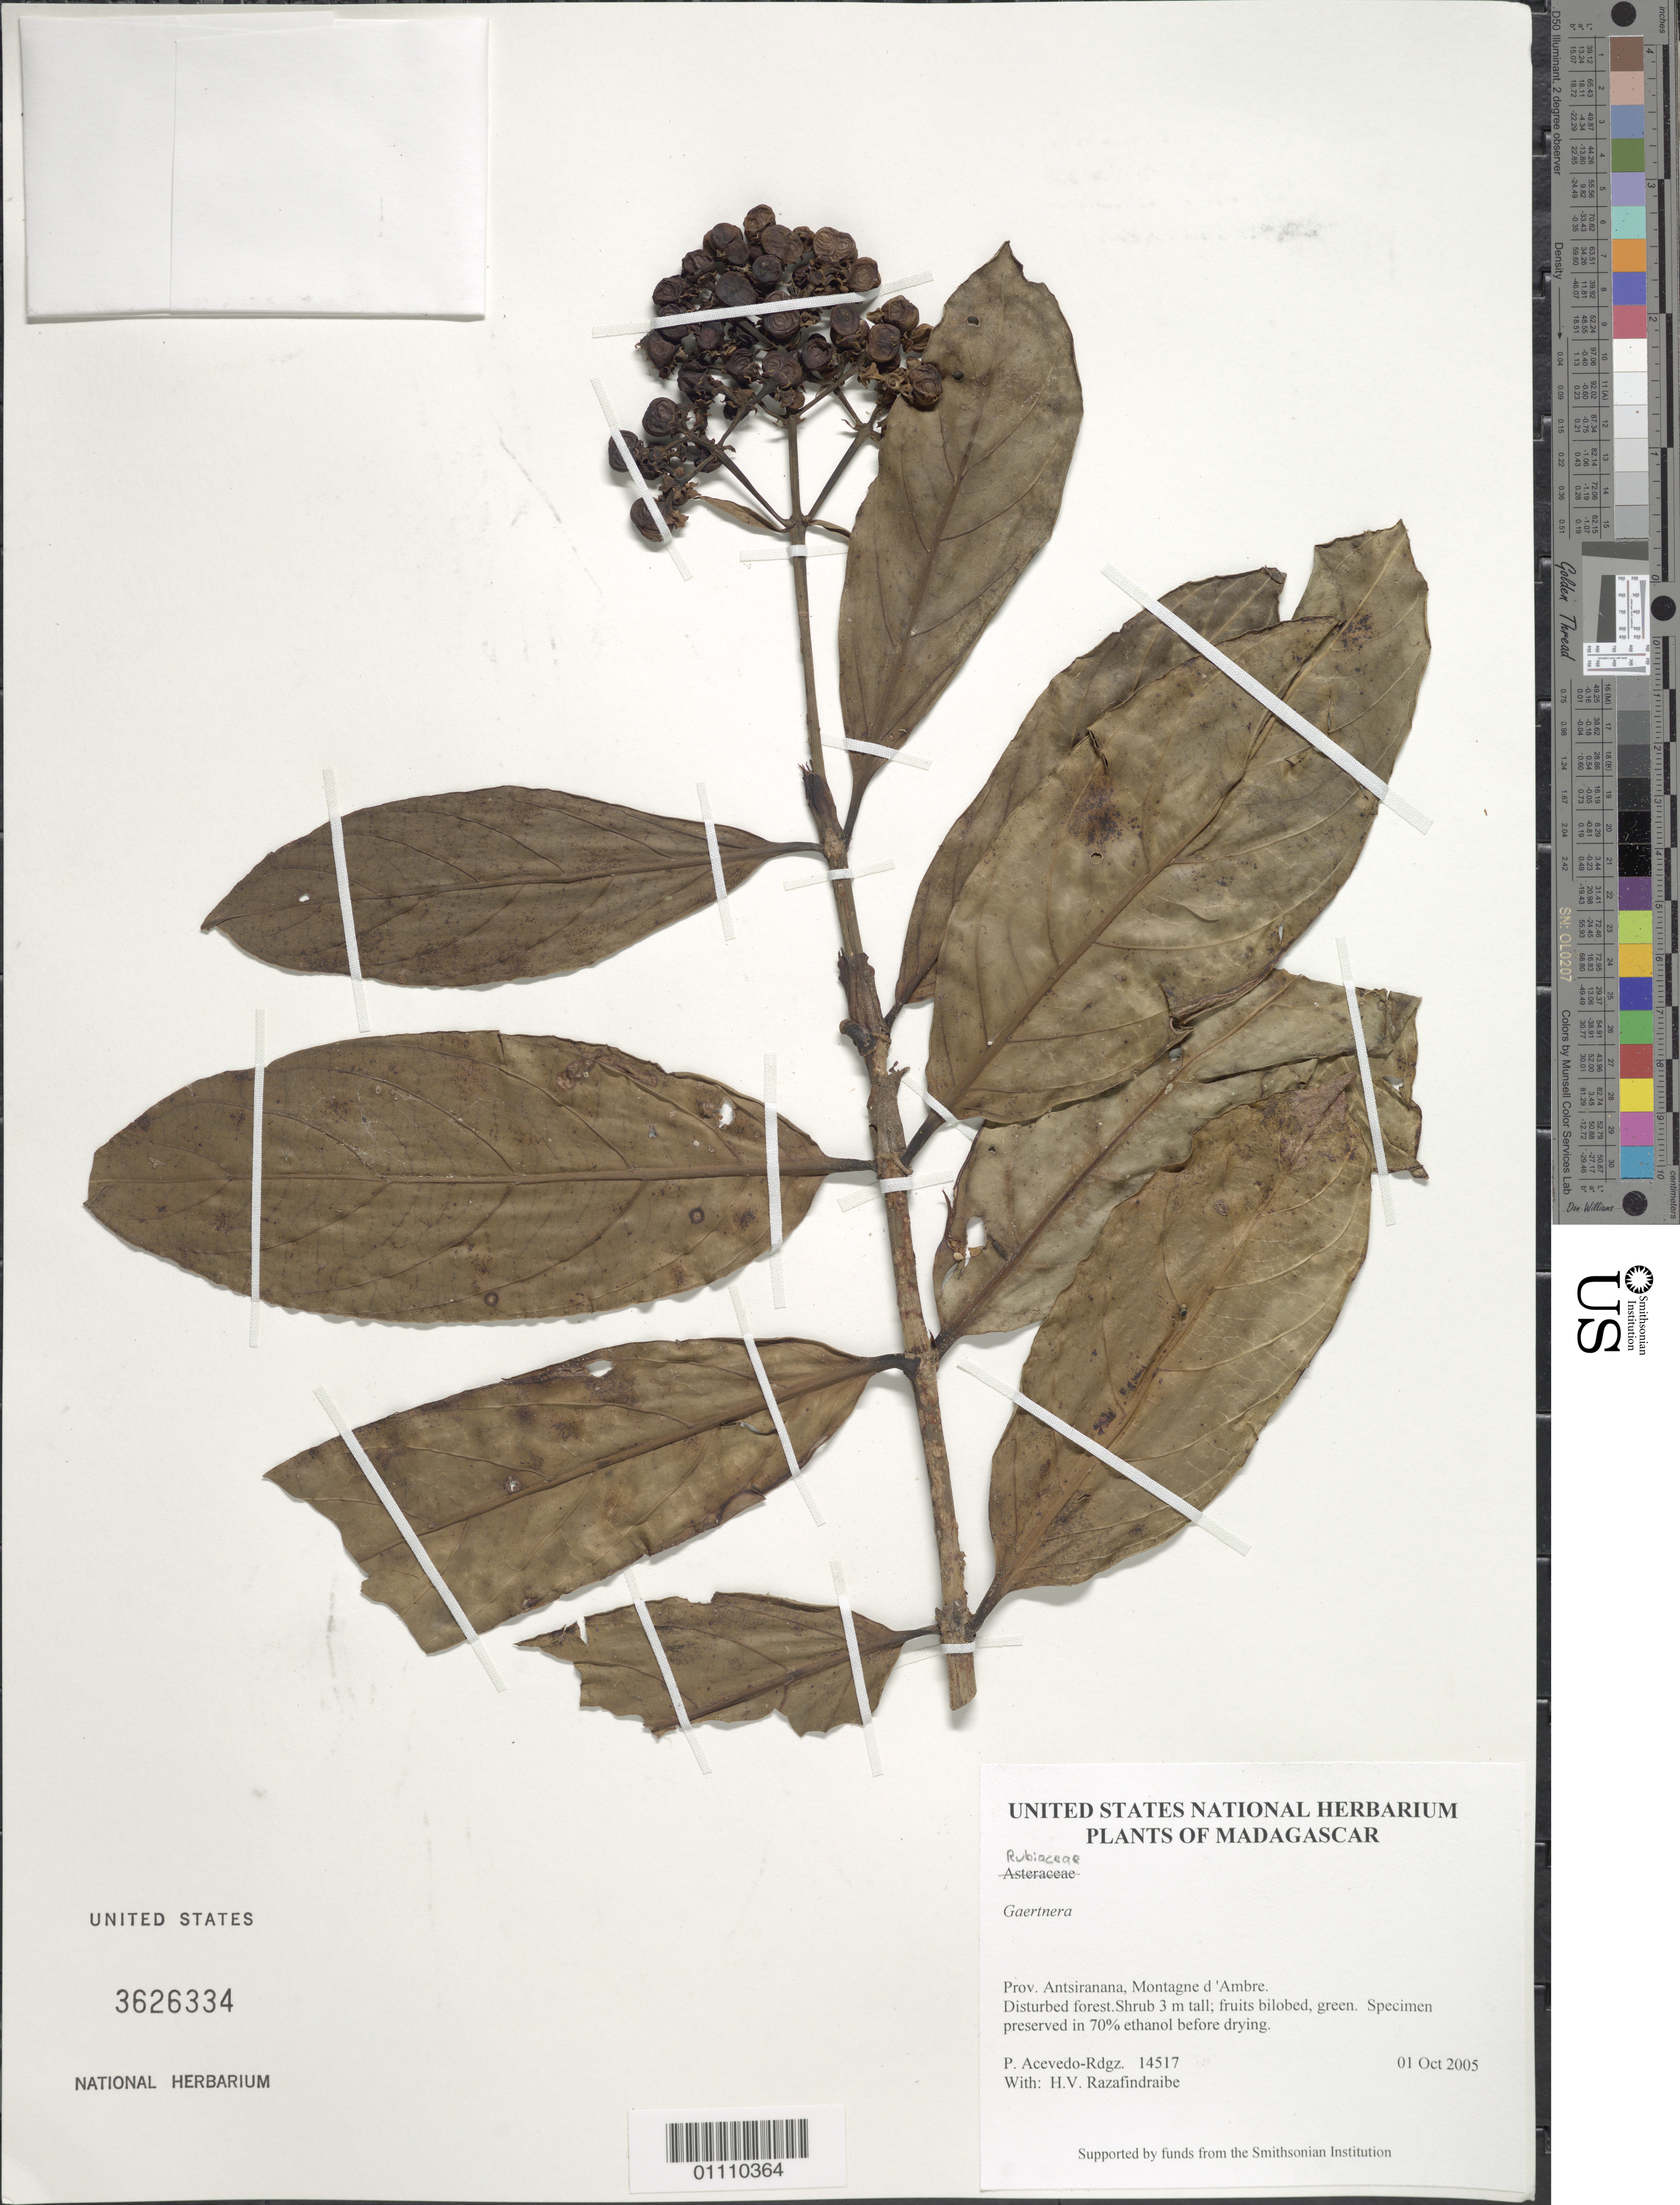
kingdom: Plantae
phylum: Tracheophyta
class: Magnoliopsida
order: Gentianales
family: Rubiaceae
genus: Gaertnera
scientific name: Gaertnera sp.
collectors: P. Acevedo-Rodr. & H. Razafindraibe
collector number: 14517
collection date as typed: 01 Oct 2005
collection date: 2005-10-01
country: Madagascar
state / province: Diana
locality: Prov. Antsiranana, Montagne d 'Ambre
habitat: Disturbed forest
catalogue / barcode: US 3626334